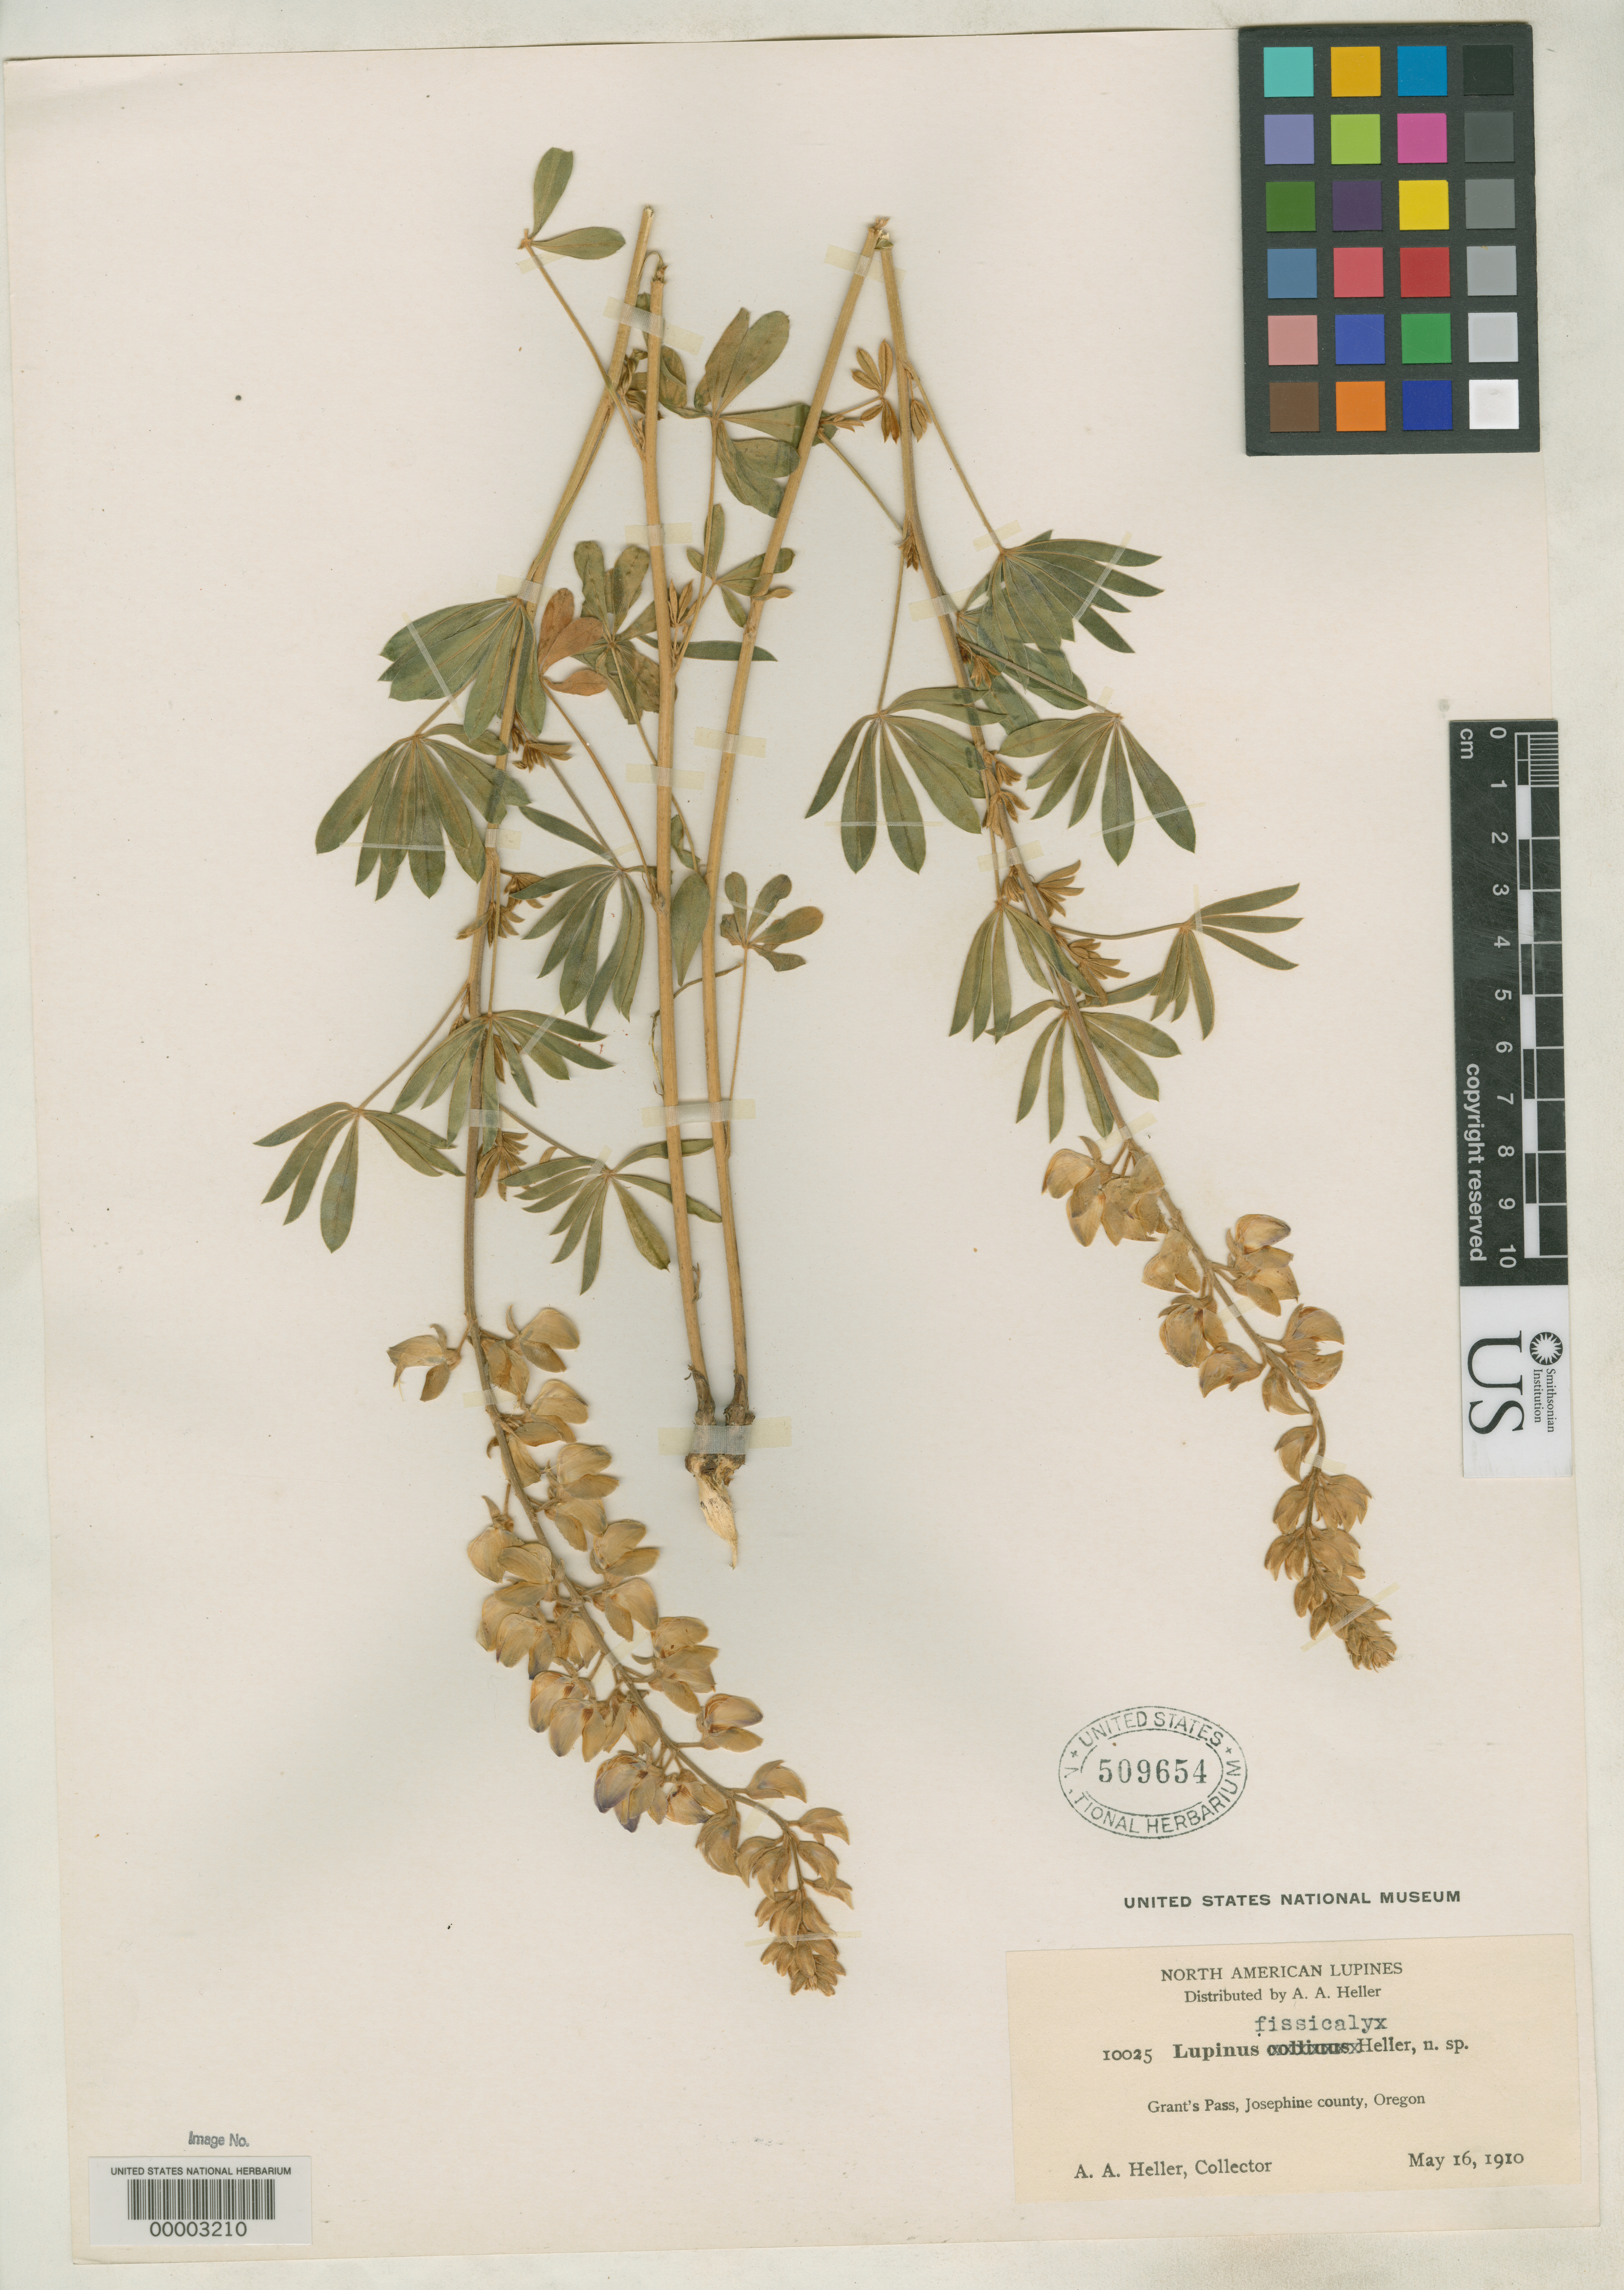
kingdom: Plantae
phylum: Tracheophyta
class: Magnoliopsida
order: Fabales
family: Fabaceae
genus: Lupinus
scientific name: Lupinus fissicalyx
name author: A. Heller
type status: Isotype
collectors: A. A. Heller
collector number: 10025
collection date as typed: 16 May 1910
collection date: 1910-05-16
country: United States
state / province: Oregon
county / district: Josephine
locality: Grant's Pass.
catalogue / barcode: US 509654